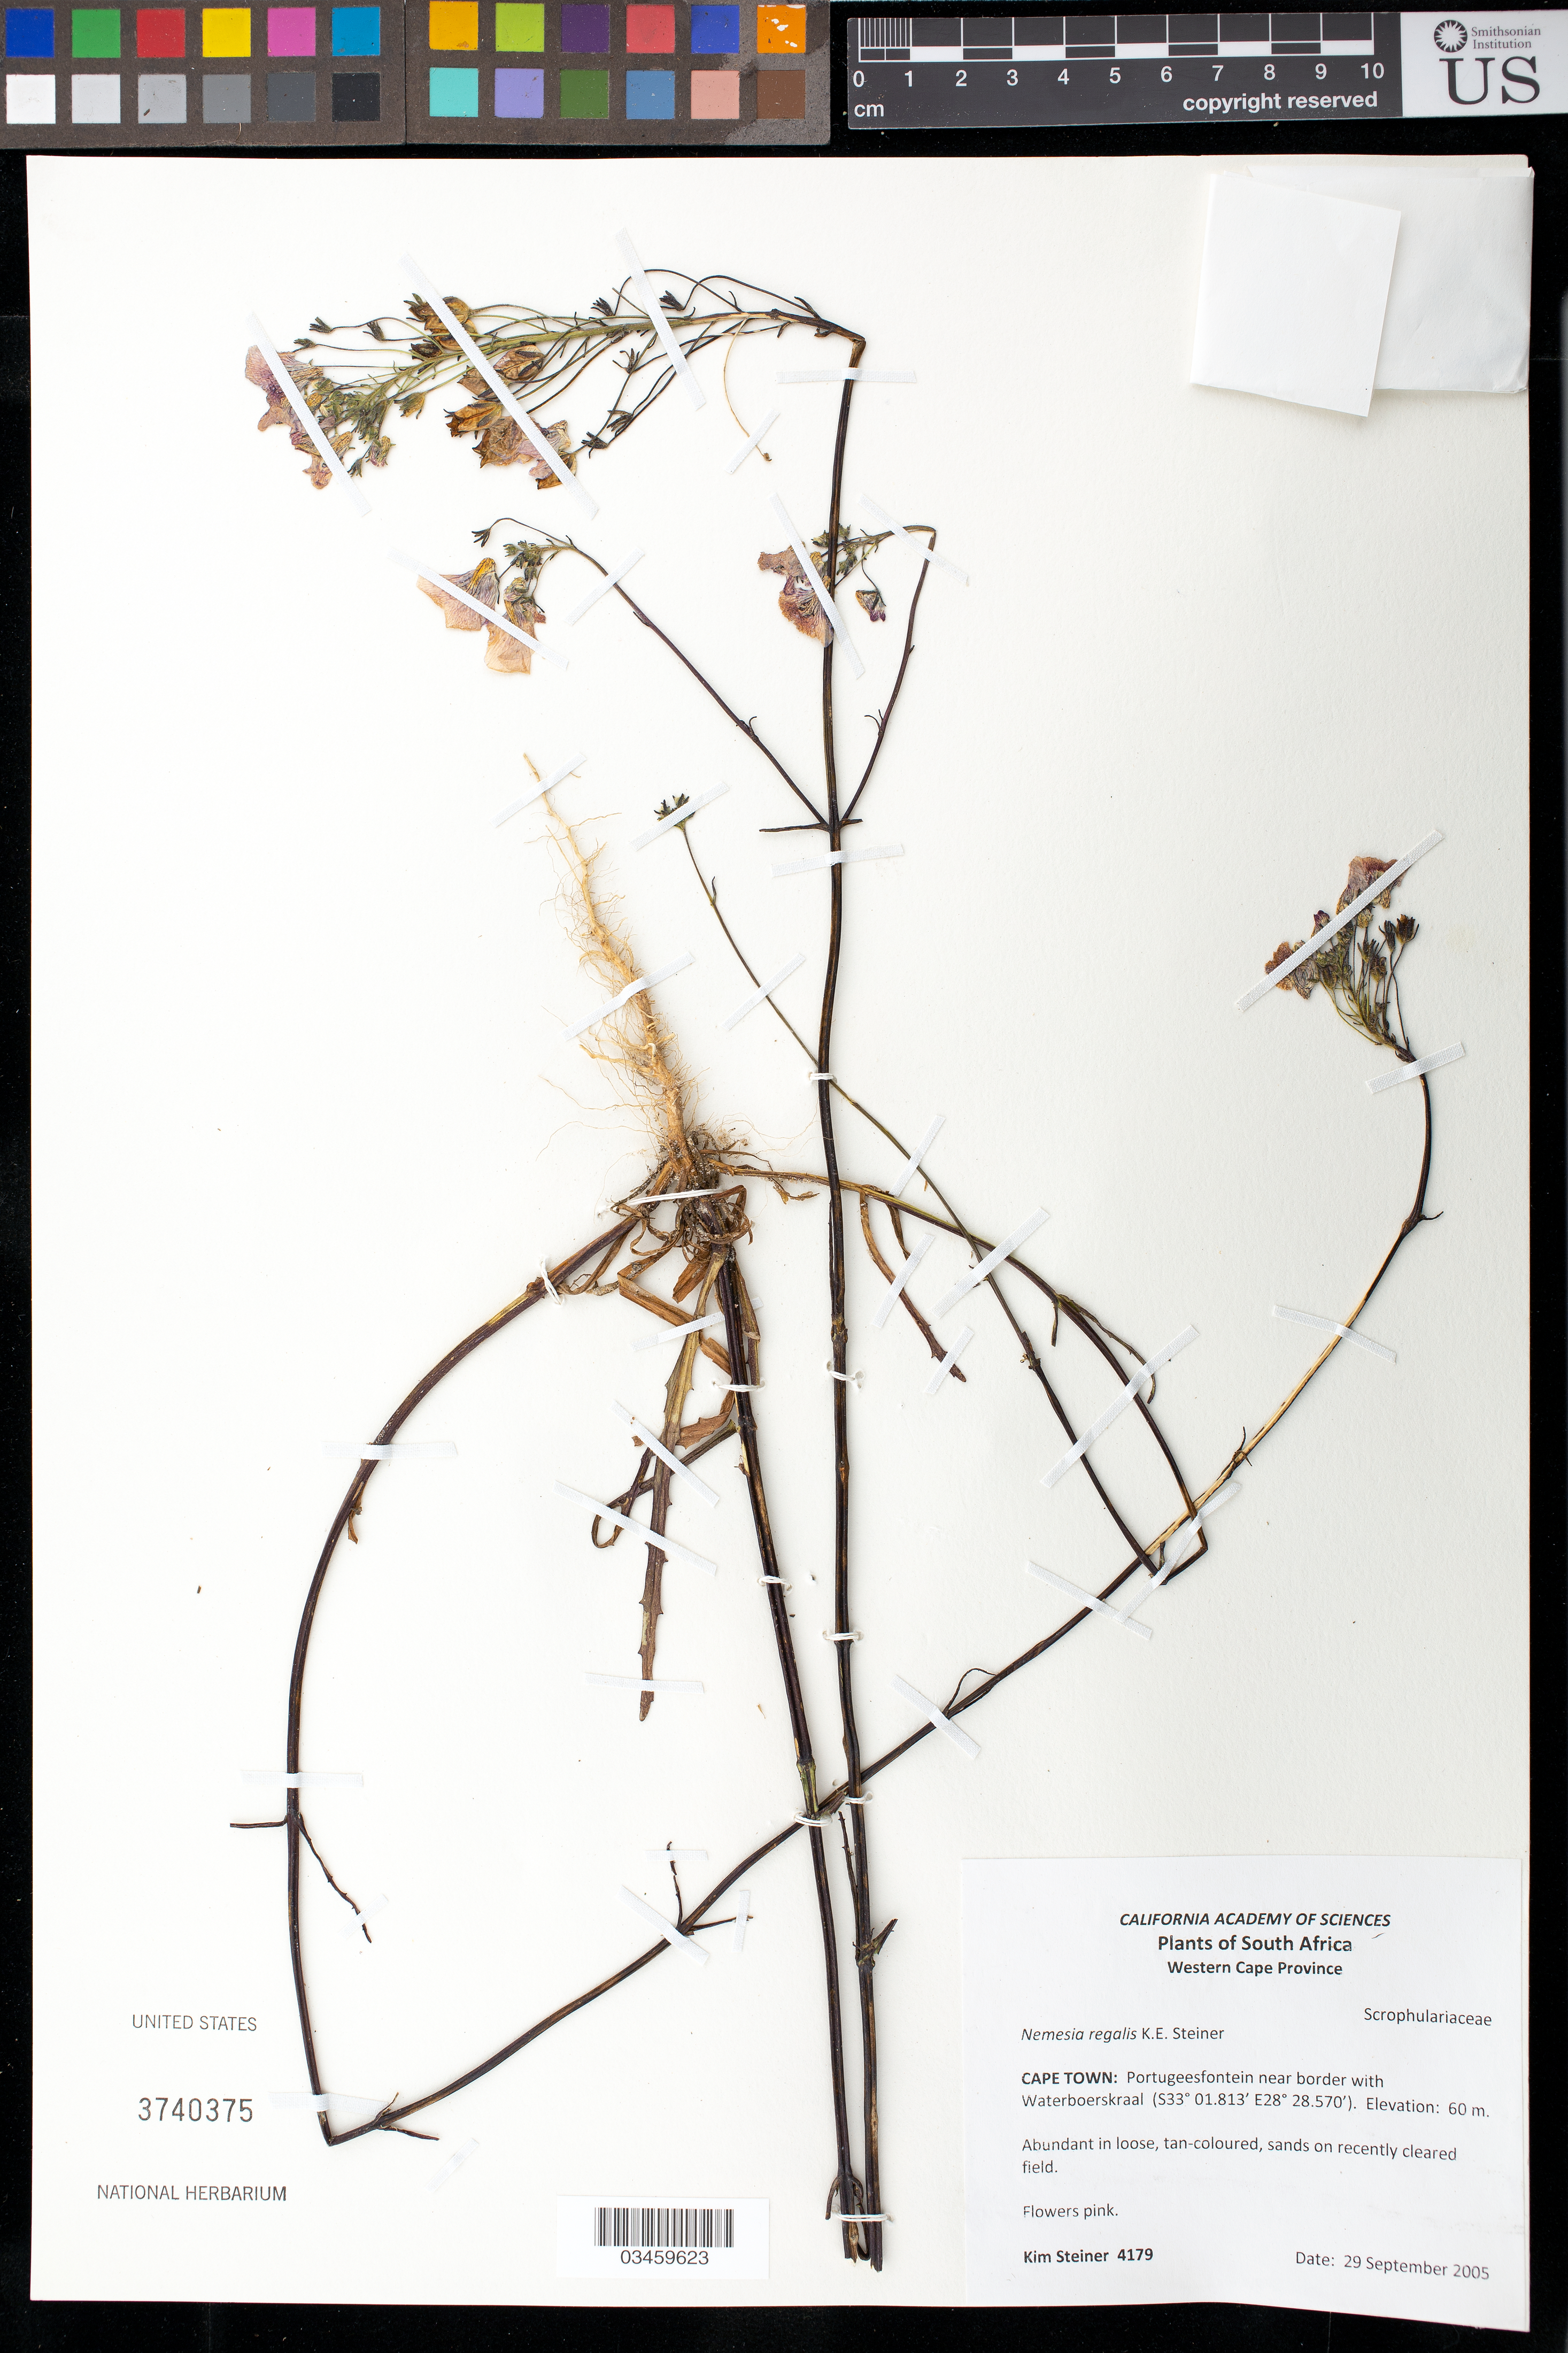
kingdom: Plantae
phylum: Tracheophyta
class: Magnoliopsida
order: Lamiales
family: Scrophulariaceae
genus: Nemesia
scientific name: Nemesia regalis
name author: K.E. Steiner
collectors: K. Steiner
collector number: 4179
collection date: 2005-09-29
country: South Africa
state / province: Western Cape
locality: Cape Town, Portugeesfontein near border with Waterboerskraal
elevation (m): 60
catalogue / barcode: US 3740375